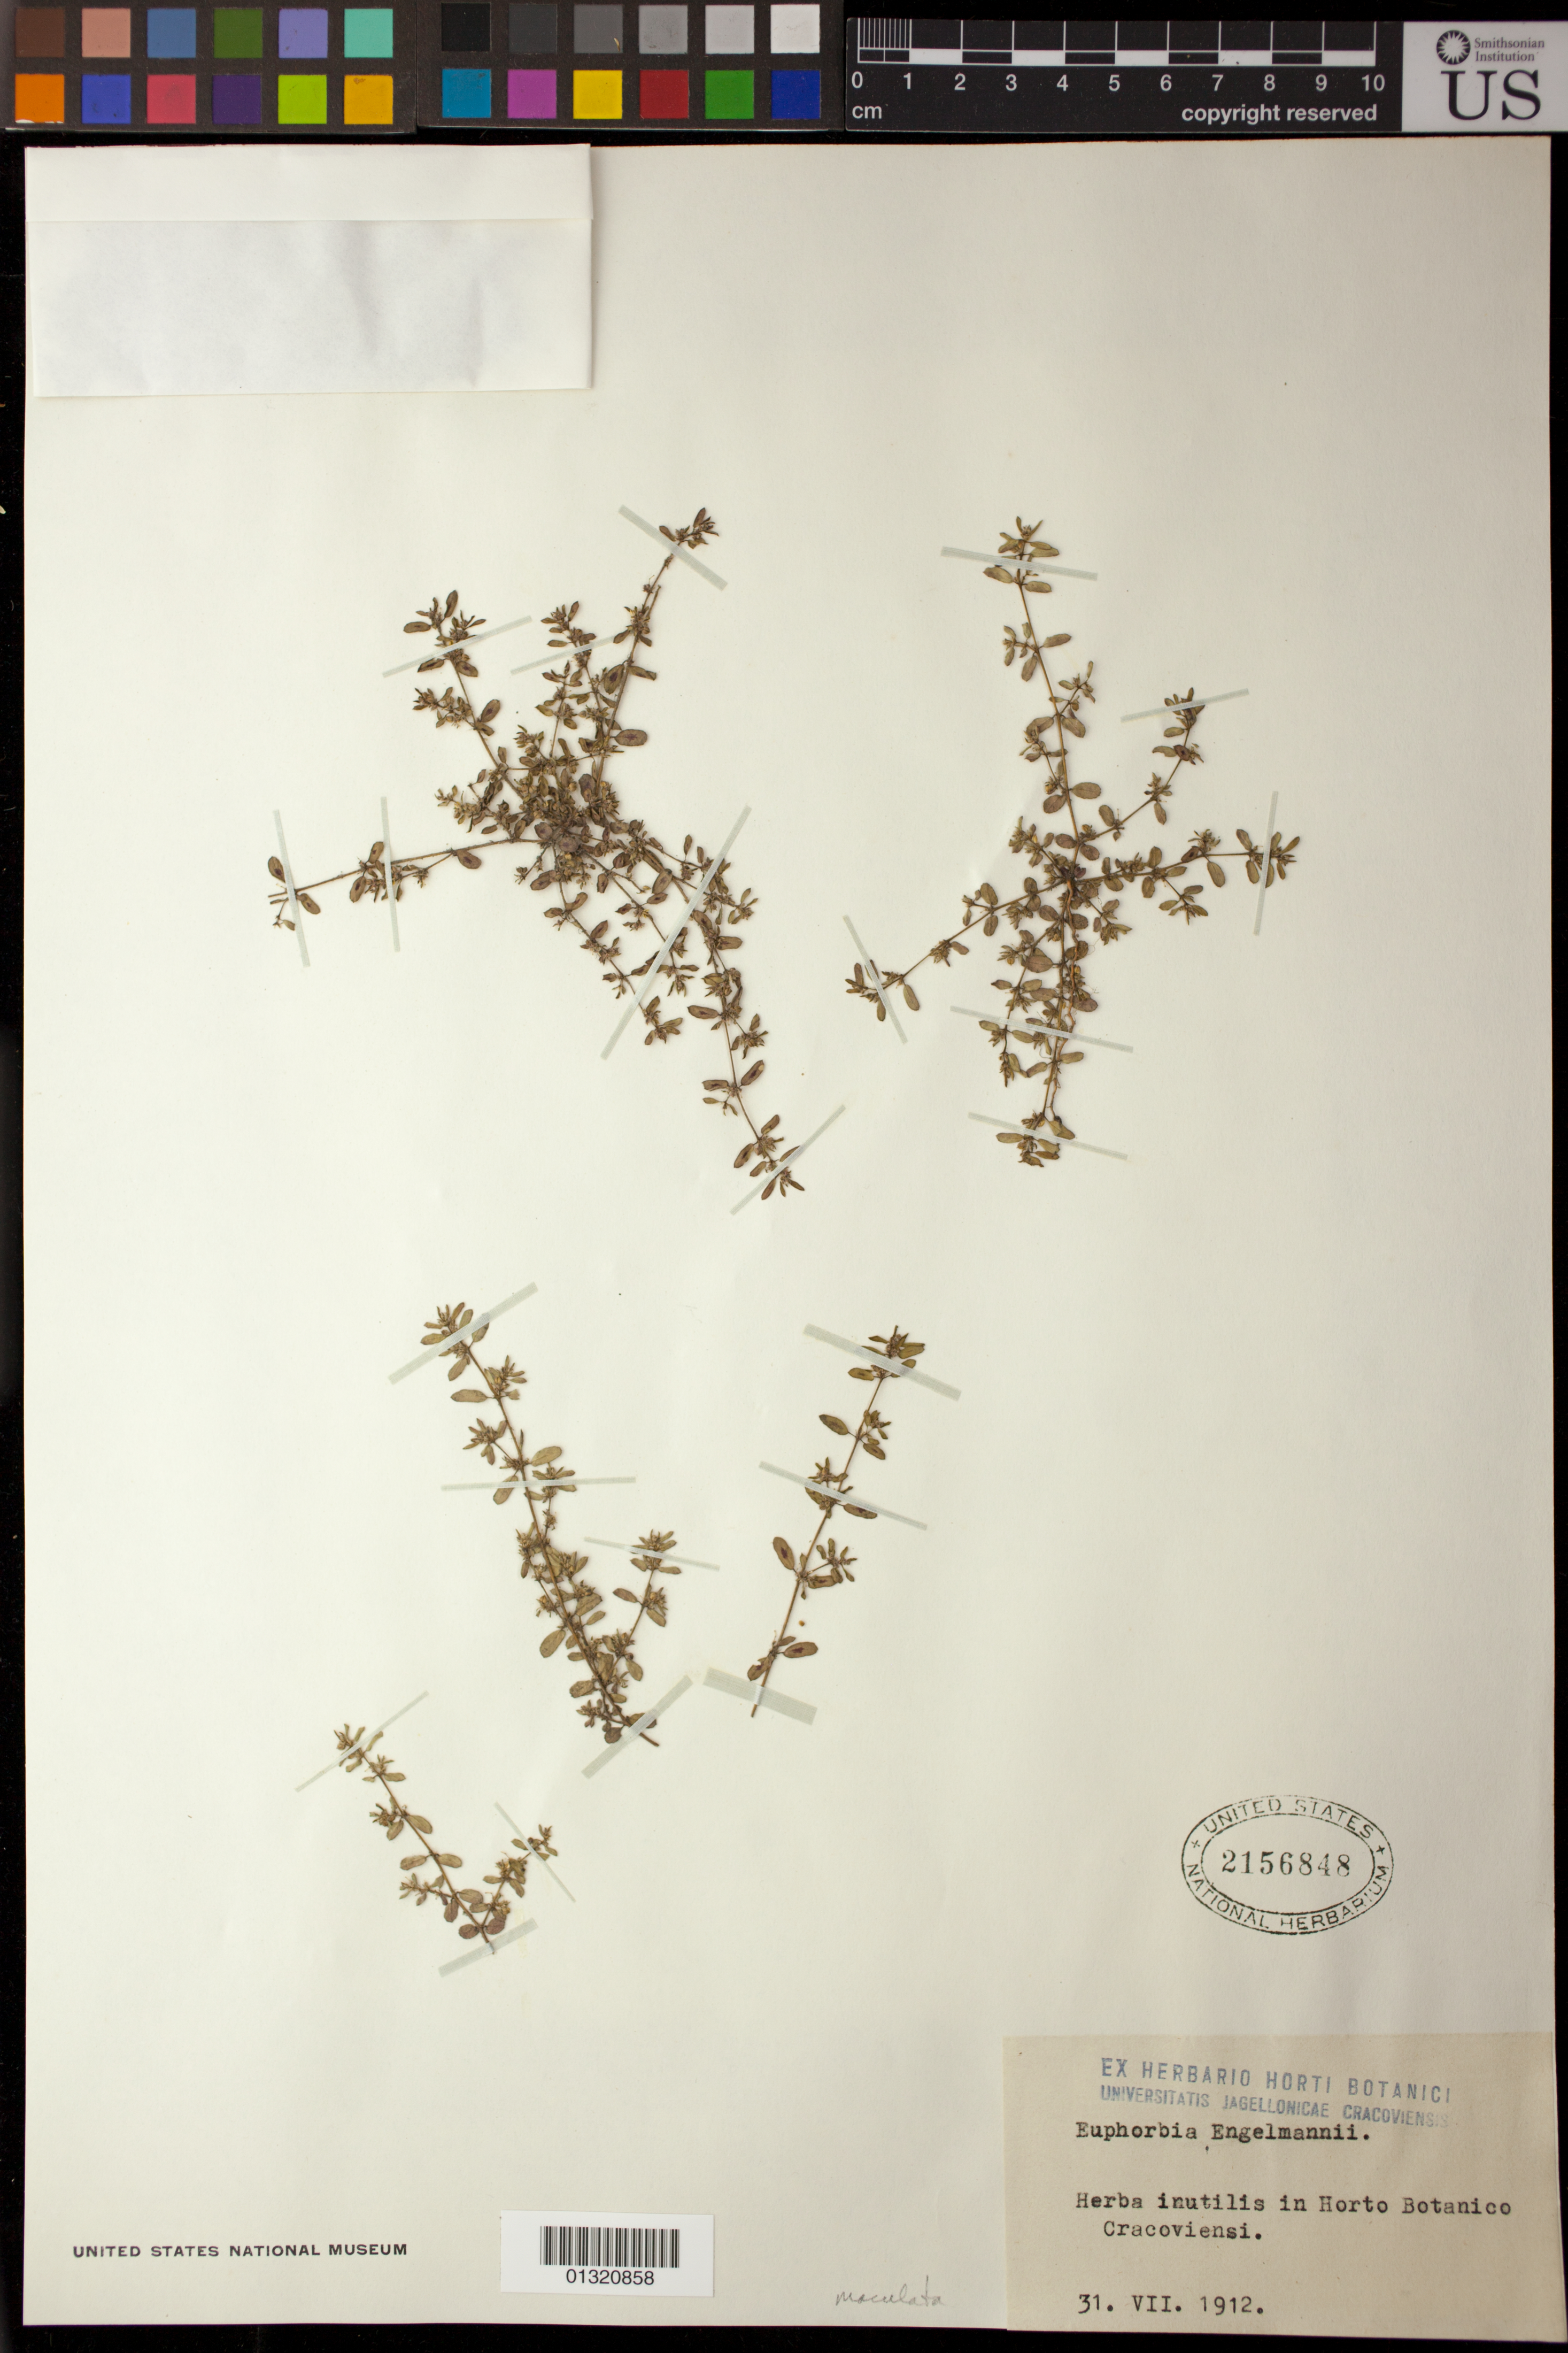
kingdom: Plantae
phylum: Tracheophyta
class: Magnoliopsida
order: Malpighiales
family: Euphorbiaceae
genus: Euphorbia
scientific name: Euphorbia engelmannii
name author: Boiss.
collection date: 1912-07-31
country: Poland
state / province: Malopolskie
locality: in Horto Botanico Krakow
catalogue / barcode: US 2156848